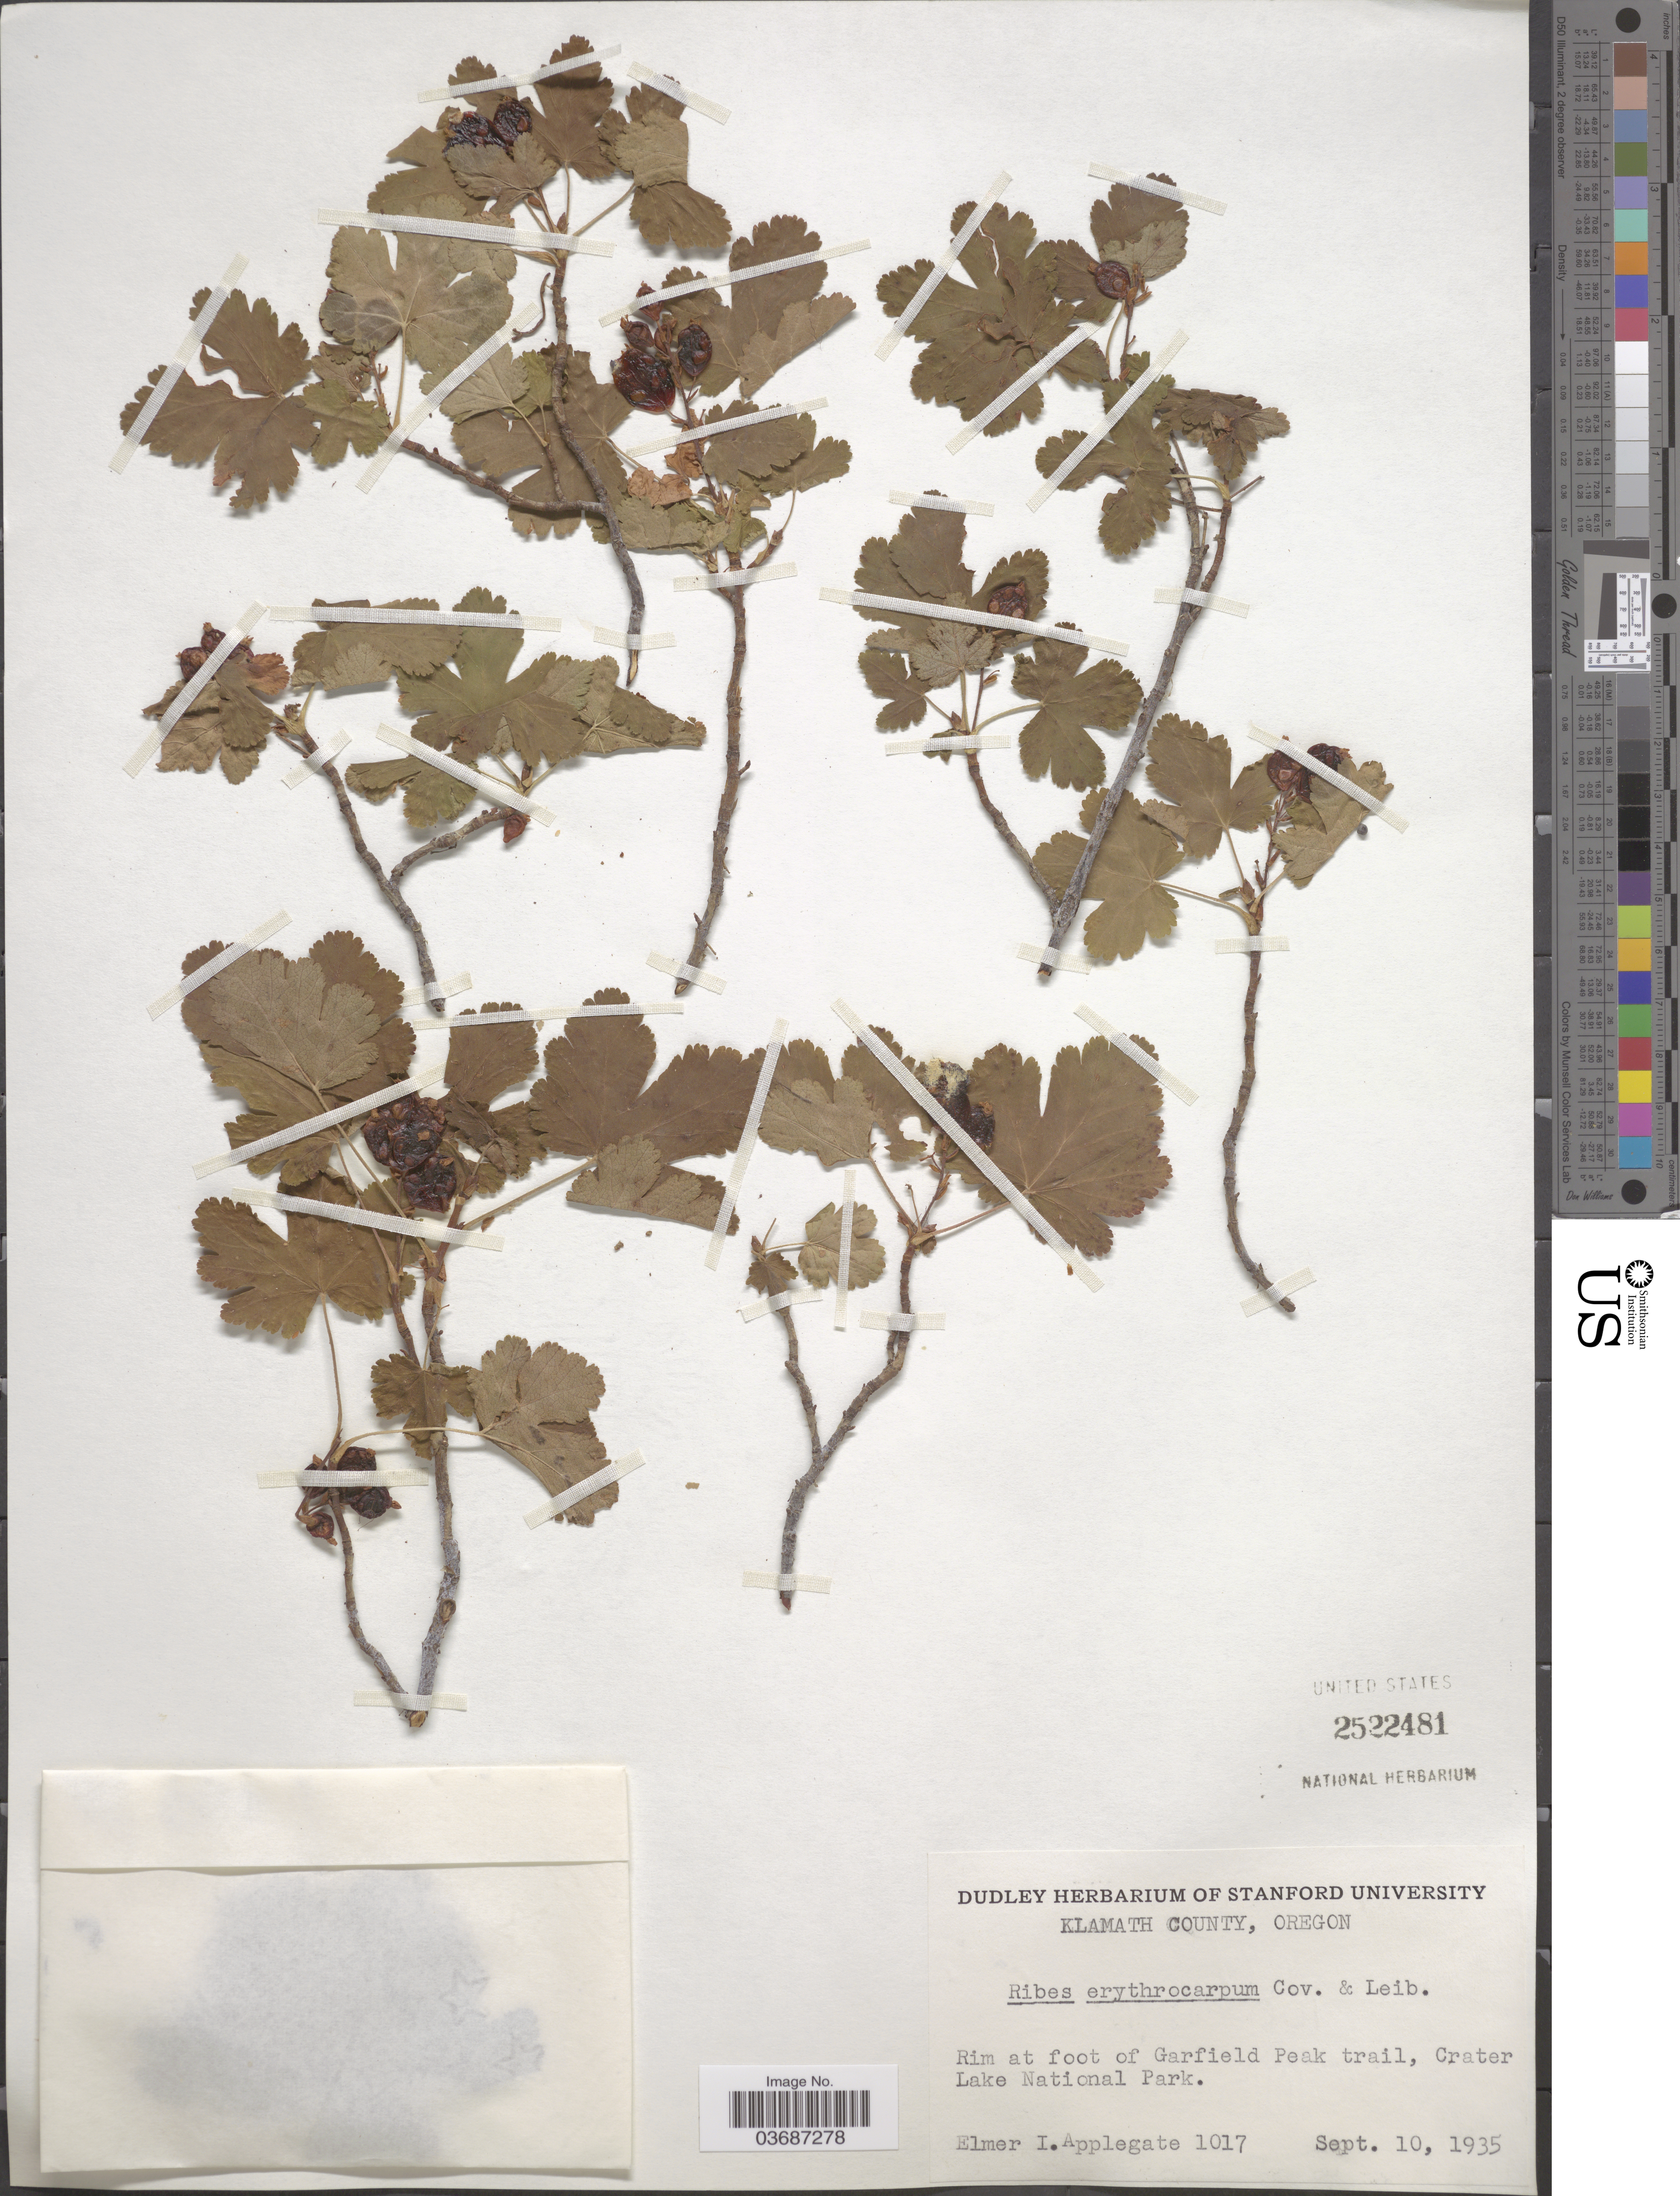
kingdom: Plantae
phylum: Tracheophyta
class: Magnoliopsida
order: Saxifragales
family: Grossulariaceae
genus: Ribes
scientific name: Ribes erythrocarpum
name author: Coville & Leiberg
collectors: E. I. Applegate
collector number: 1017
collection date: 1935-09-10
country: United States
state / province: Oregon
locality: Klamath County. Rim at foot of Garfield Peak trail, Crater Lake National Park.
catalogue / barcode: US 2522481